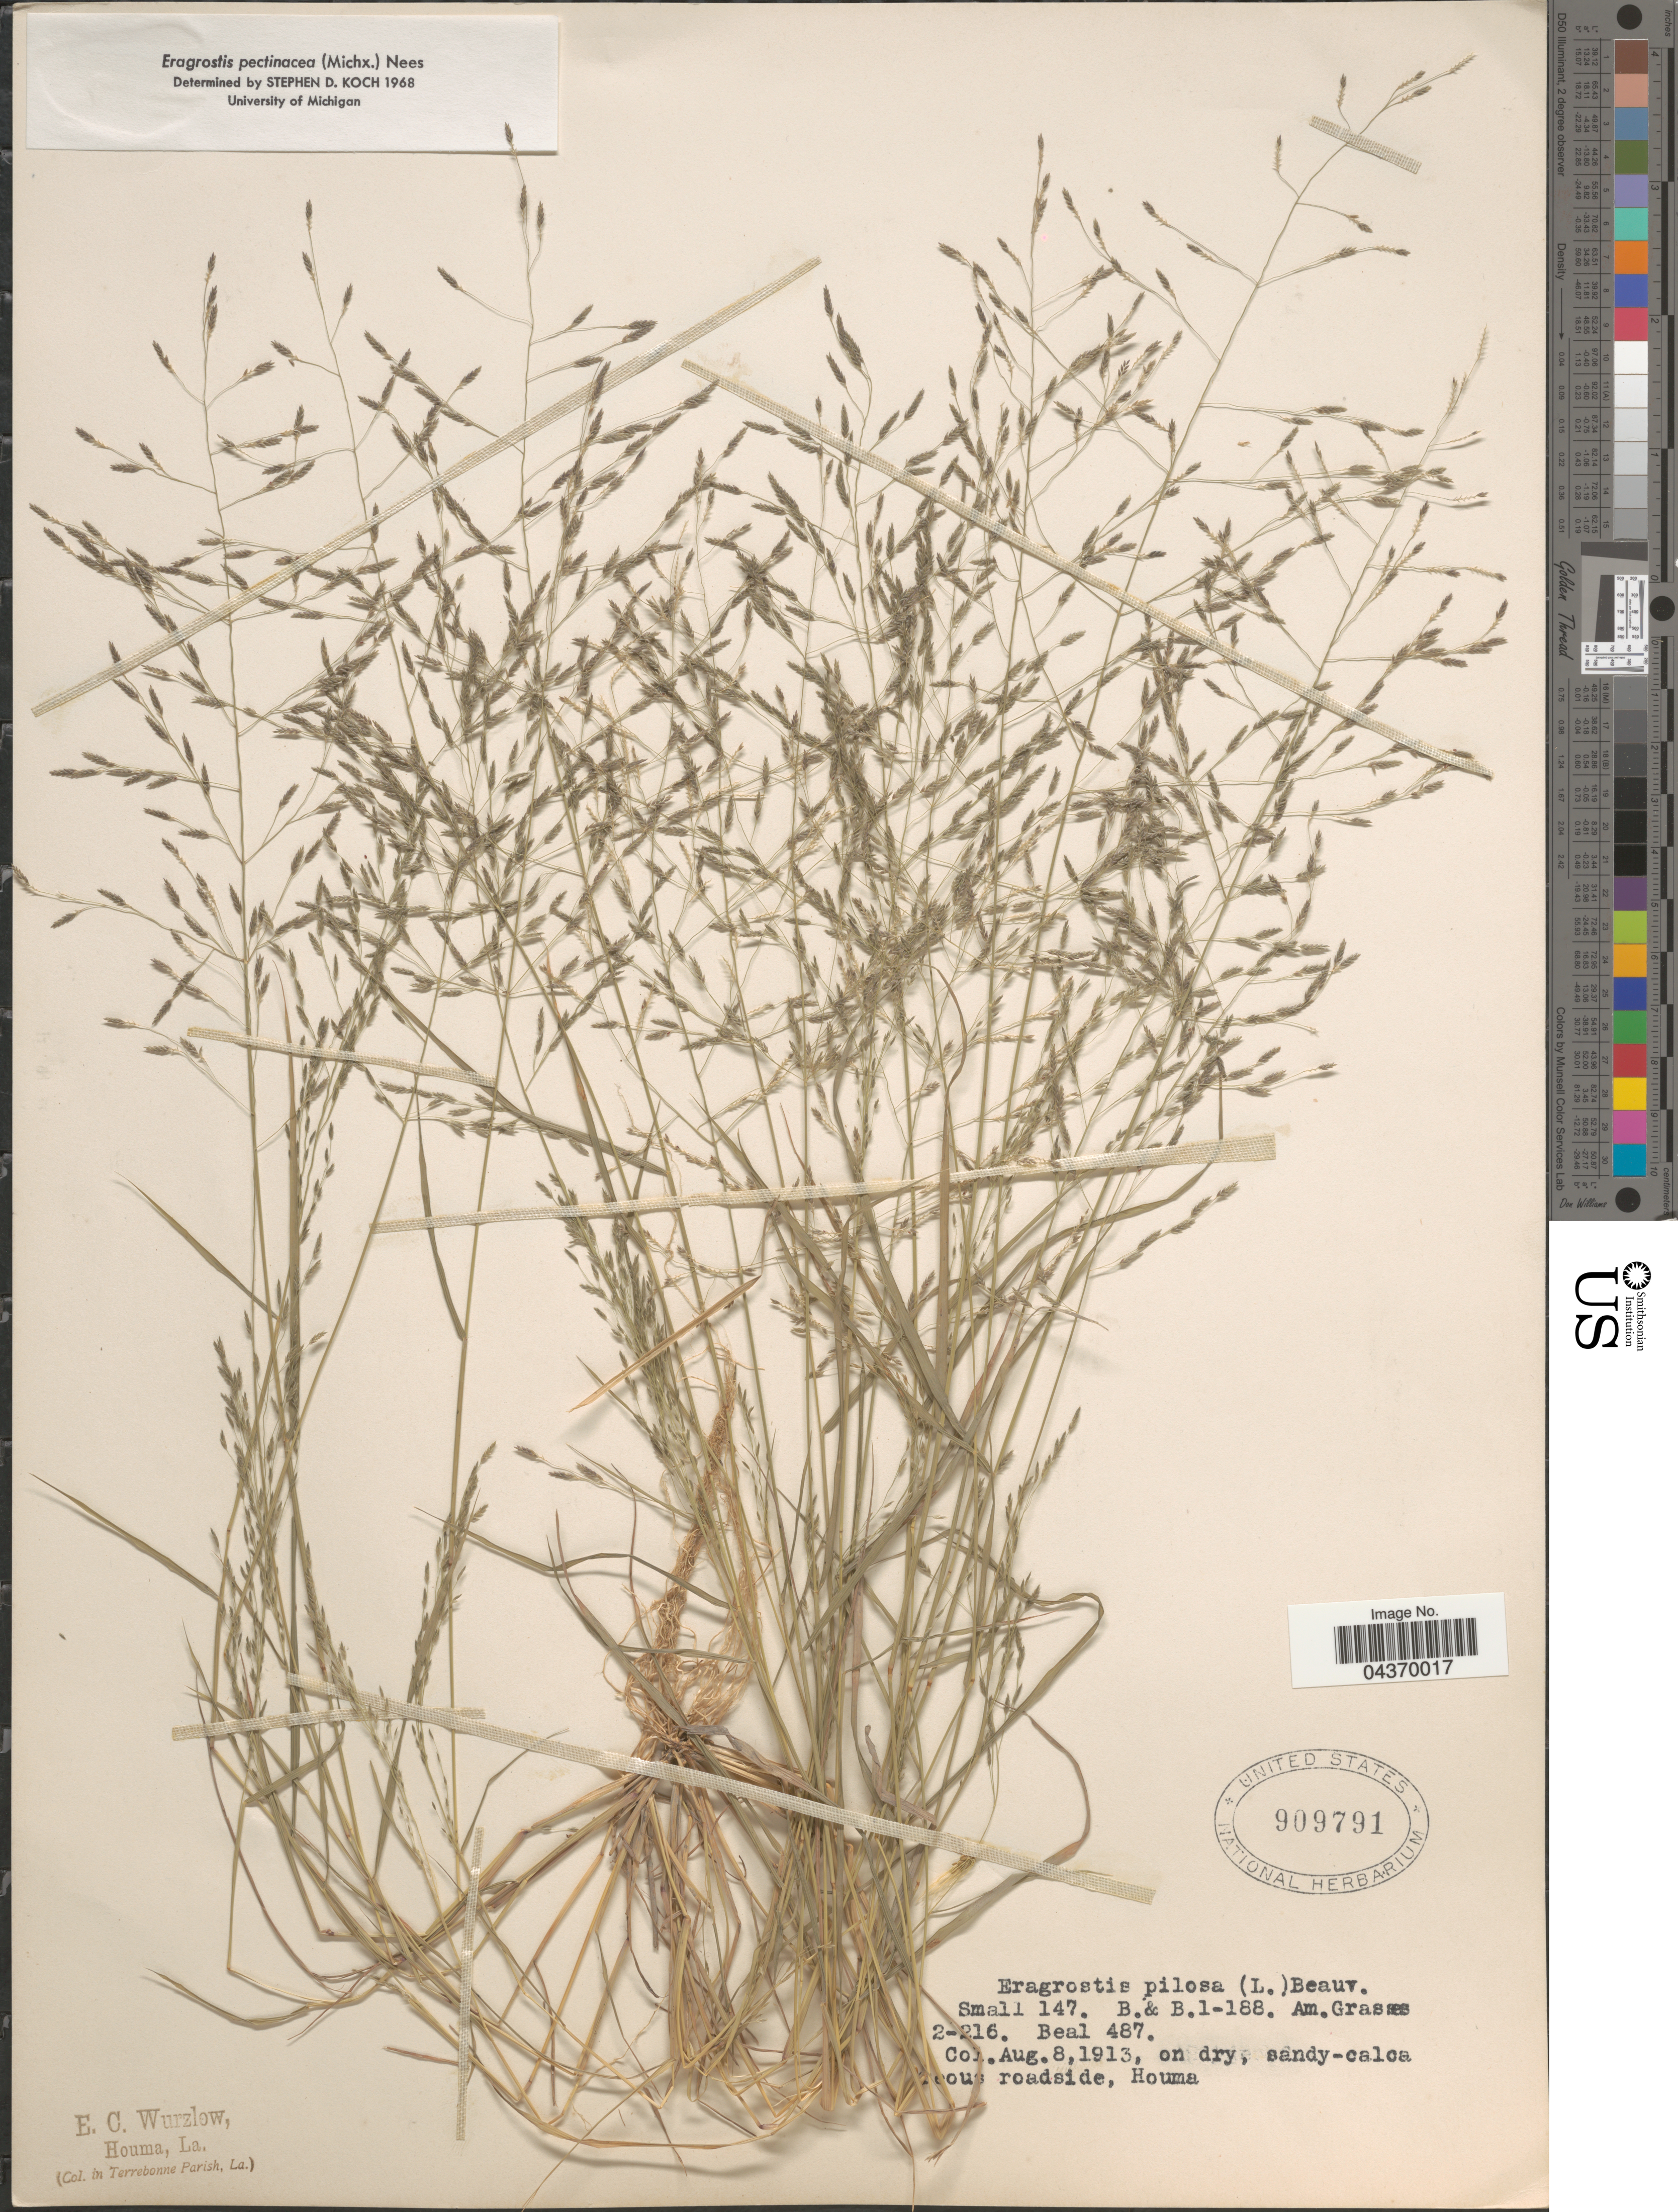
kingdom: Plantae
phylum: Tracheophyta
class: Liliopsida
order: Poales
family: Poaceae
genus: Eragrostis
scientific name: Eragrostis pectinacea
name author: (Michx.) Nees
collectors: E. Wurzlow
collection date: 1913-08-08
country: United States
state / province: Louisiana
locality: In Terrebonne Parish. On dry, sandy-calcareous roadside, Houma.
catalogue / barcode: US 909791